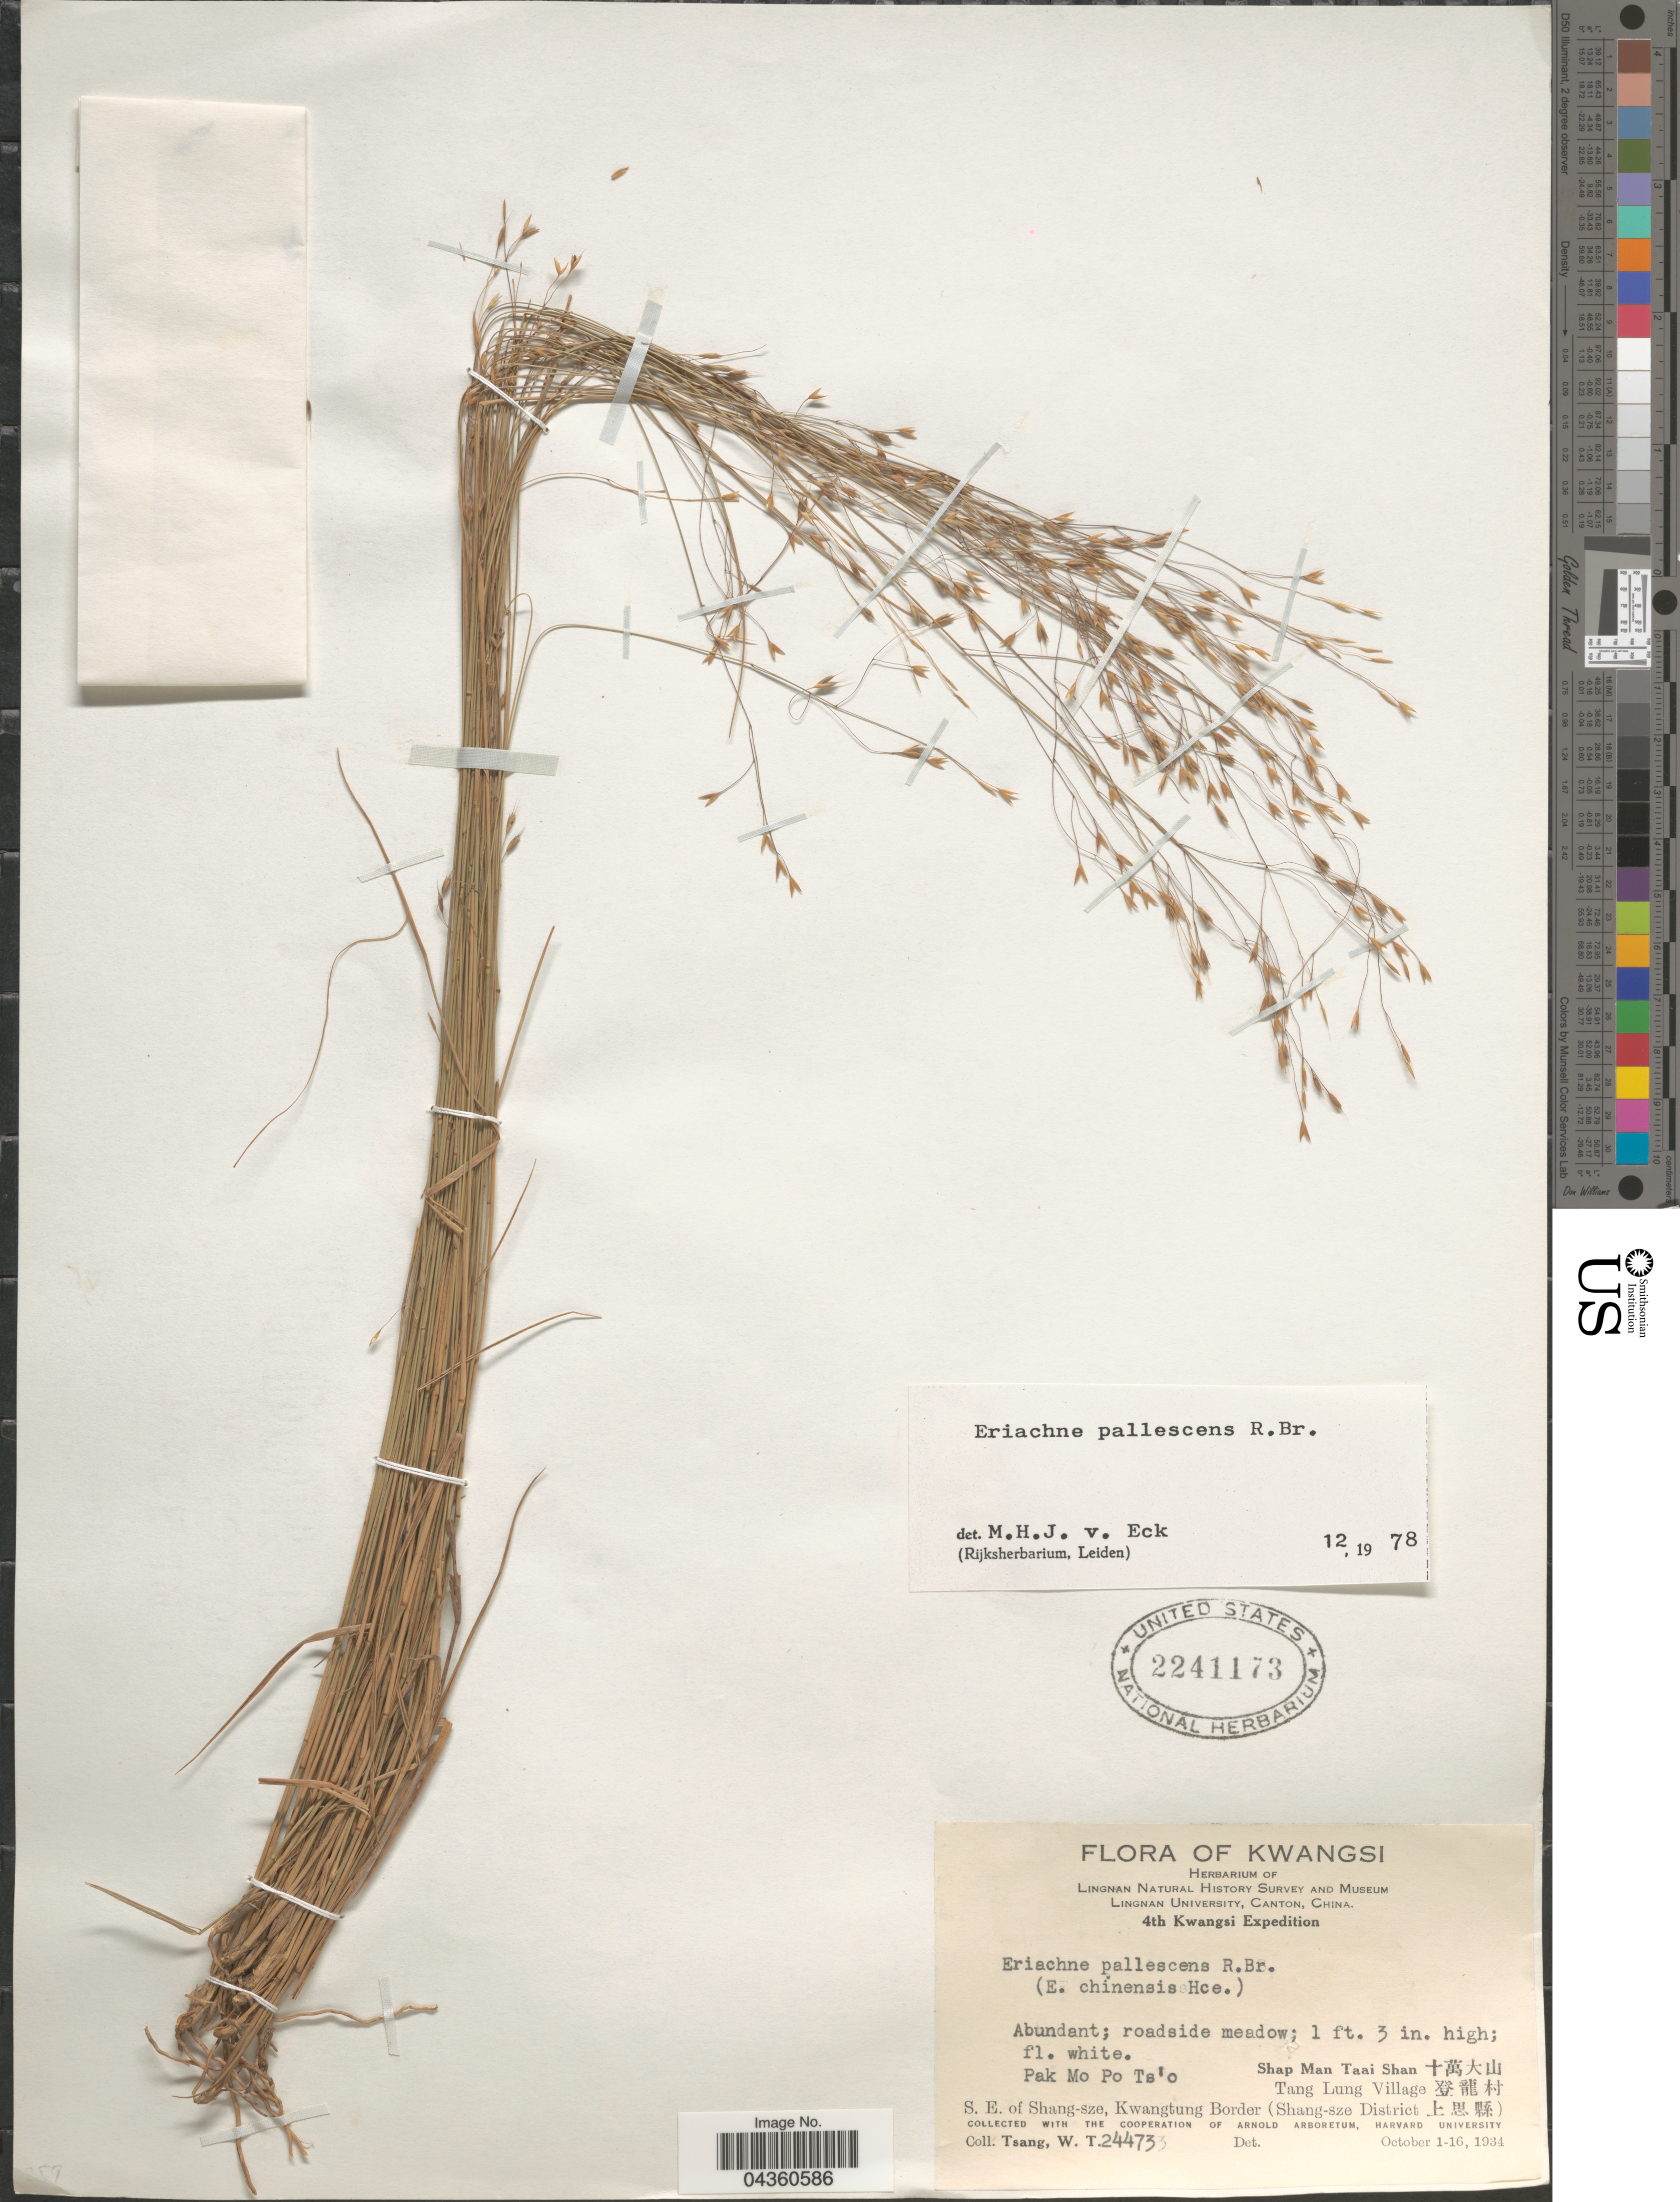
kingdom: Plantae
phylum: Tracheophyta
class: Liliopsida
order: Poales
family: Poaceae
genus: Eriachne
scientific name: Eriachne pallescens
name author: R. Br.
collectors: W. T. Tsang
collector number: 24473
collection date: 1934-10-01/1934-10-16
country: China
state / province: Guangxi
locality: Kwangsi. Lingnan Natural History Survey and Museum. 4th Kwangsi E[Foreign script]pedition. Pak Mo Po Ts'o. Shap Man Taai Shan [Foreign script] Tang Lung Village [Foreign script] S. E. of Shang-sze, Kwangtung Border (Shang-sze District [Foreign script]).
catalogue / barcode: US 2241173